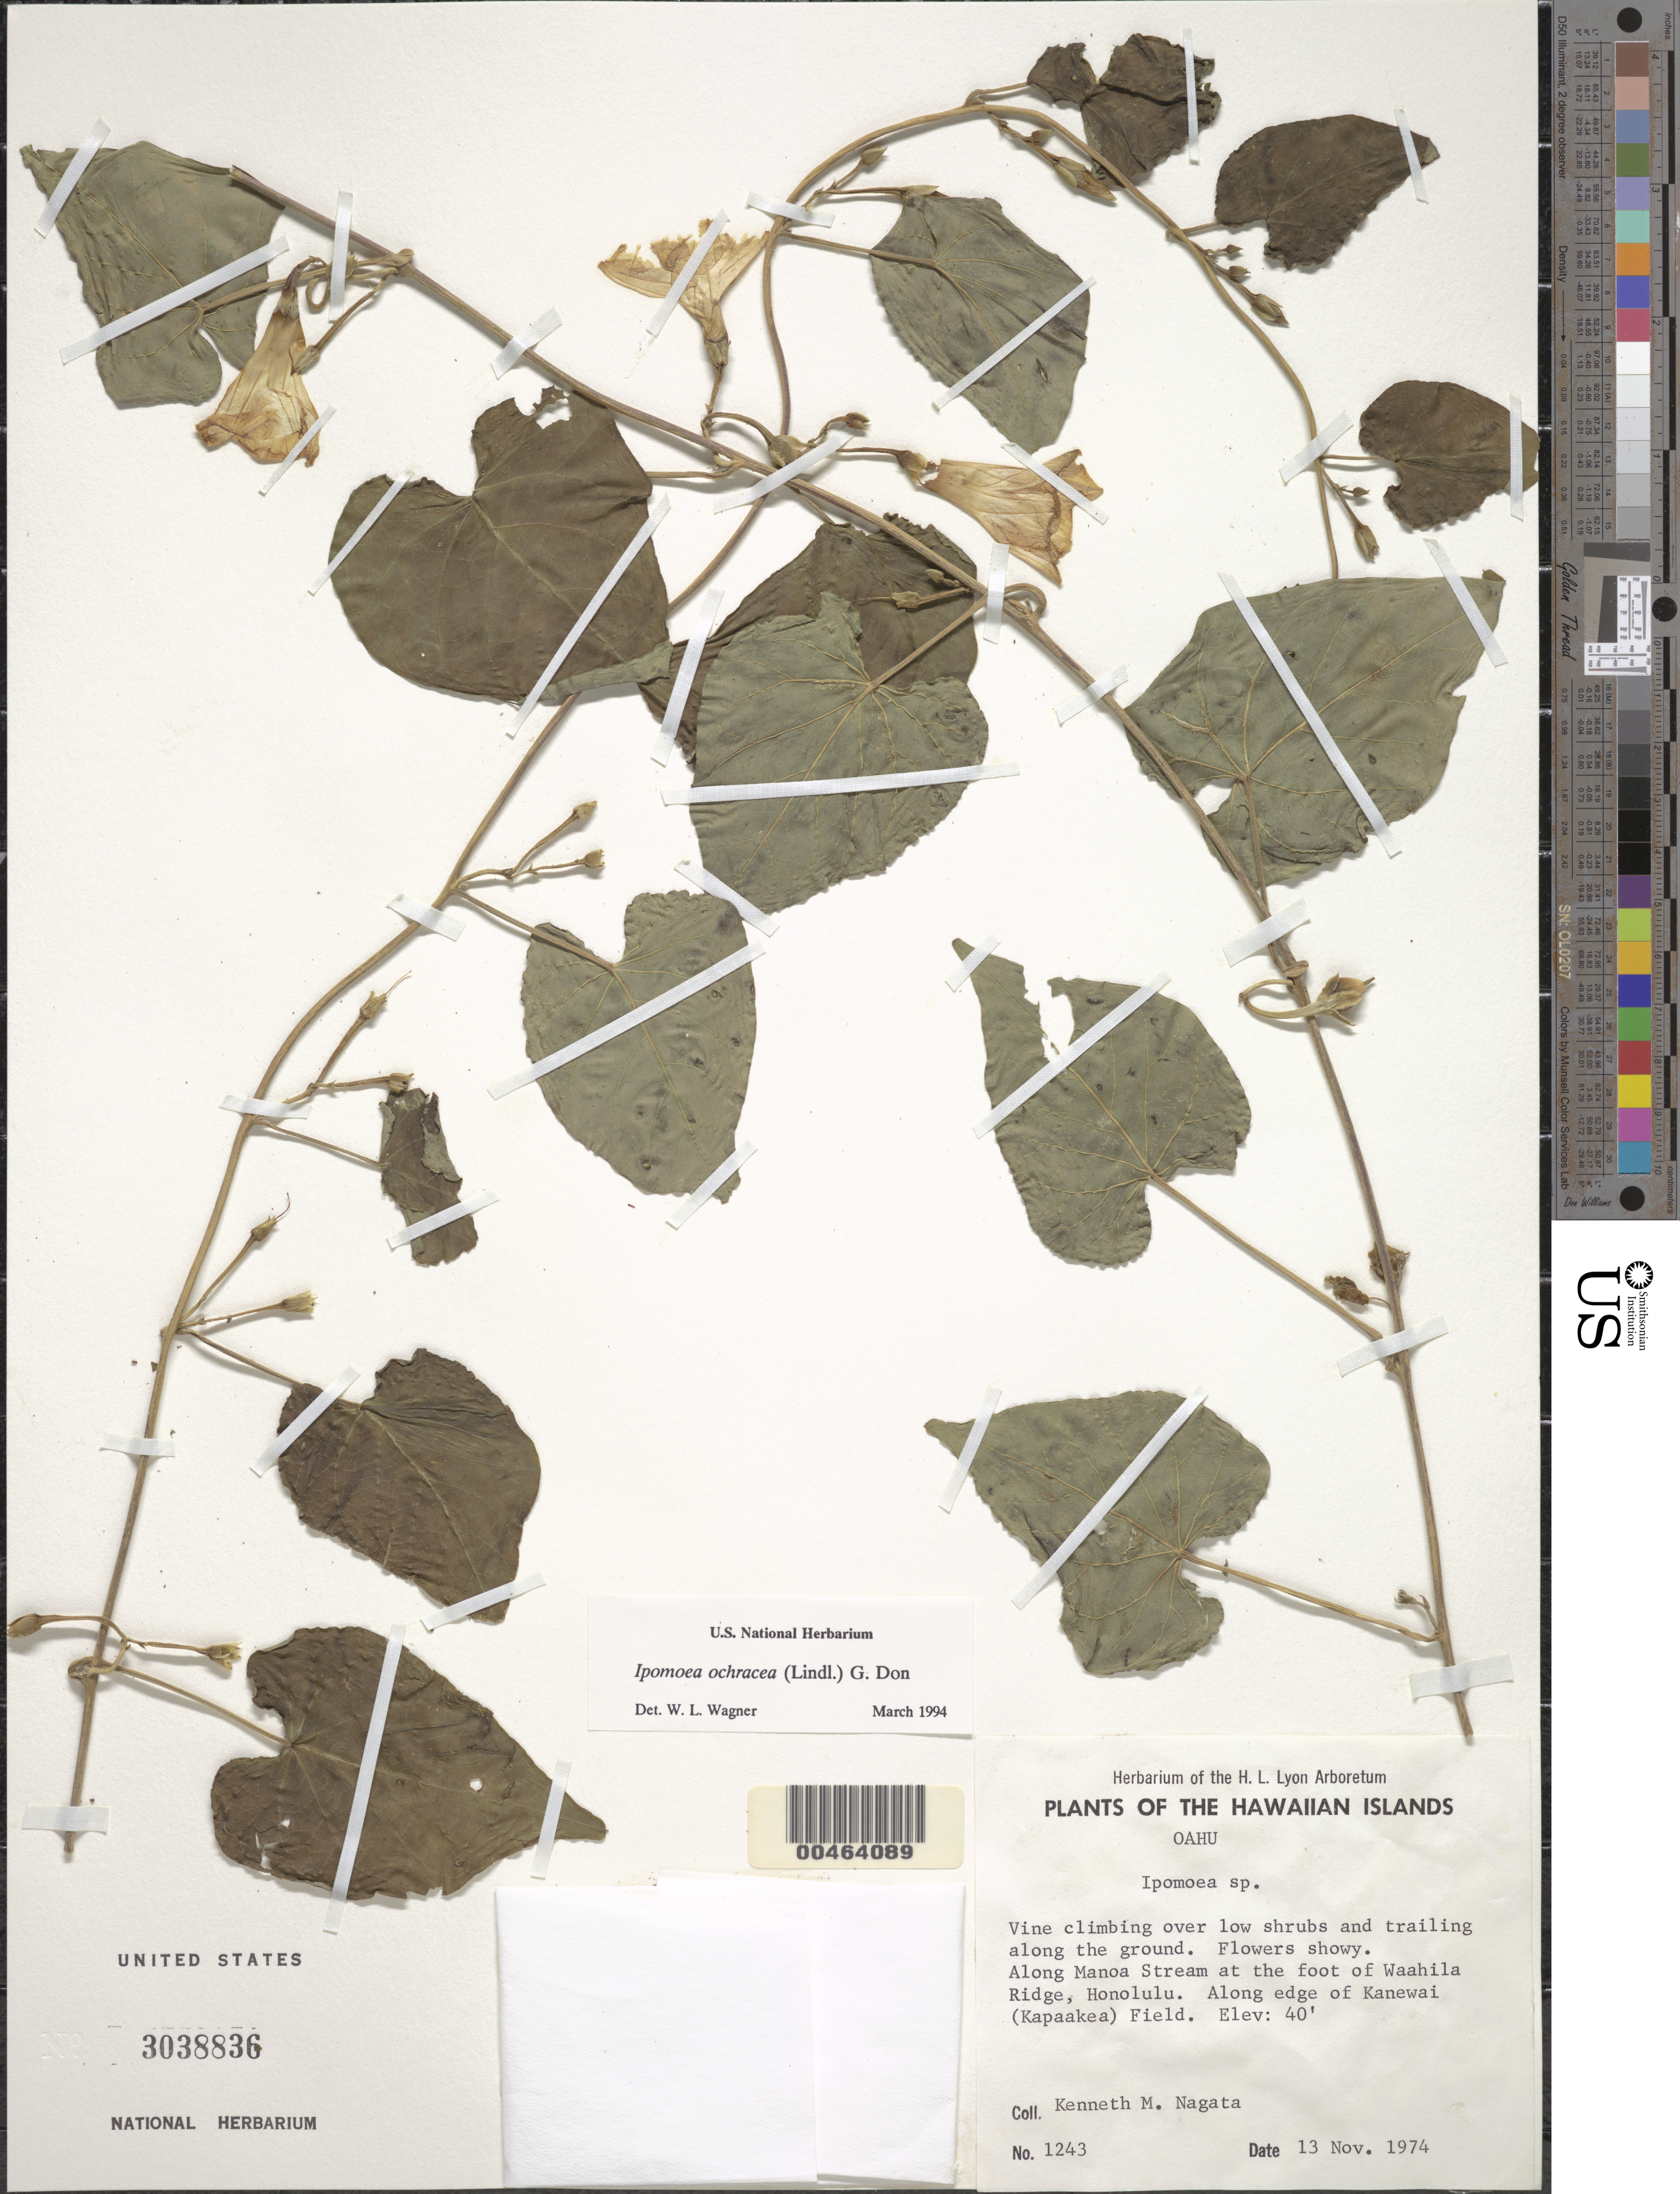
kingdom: Plantae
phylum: Tracheophyta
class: Magnoliopsida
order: Solanales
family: Convolvulaceae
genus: Ipomoea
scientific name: Ipomoea ochracea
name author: (Lindl.) G. Don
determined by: Wagner, W. L., (BOT), Smithsonian Institution - National Museum of Natural History (UNITED STATES)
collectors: K. Nagata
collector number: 1243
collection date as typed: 13 Nov 1974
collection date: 1974-11-13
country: United States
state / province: Hawaii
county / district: Honolulu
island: Oahu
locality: Along Manoa Stream at the foot of Waahila Ridge, Honolulu. Along edge of Kanewai (Kapaakea) Field.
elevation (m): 12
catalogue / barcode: US 3038836